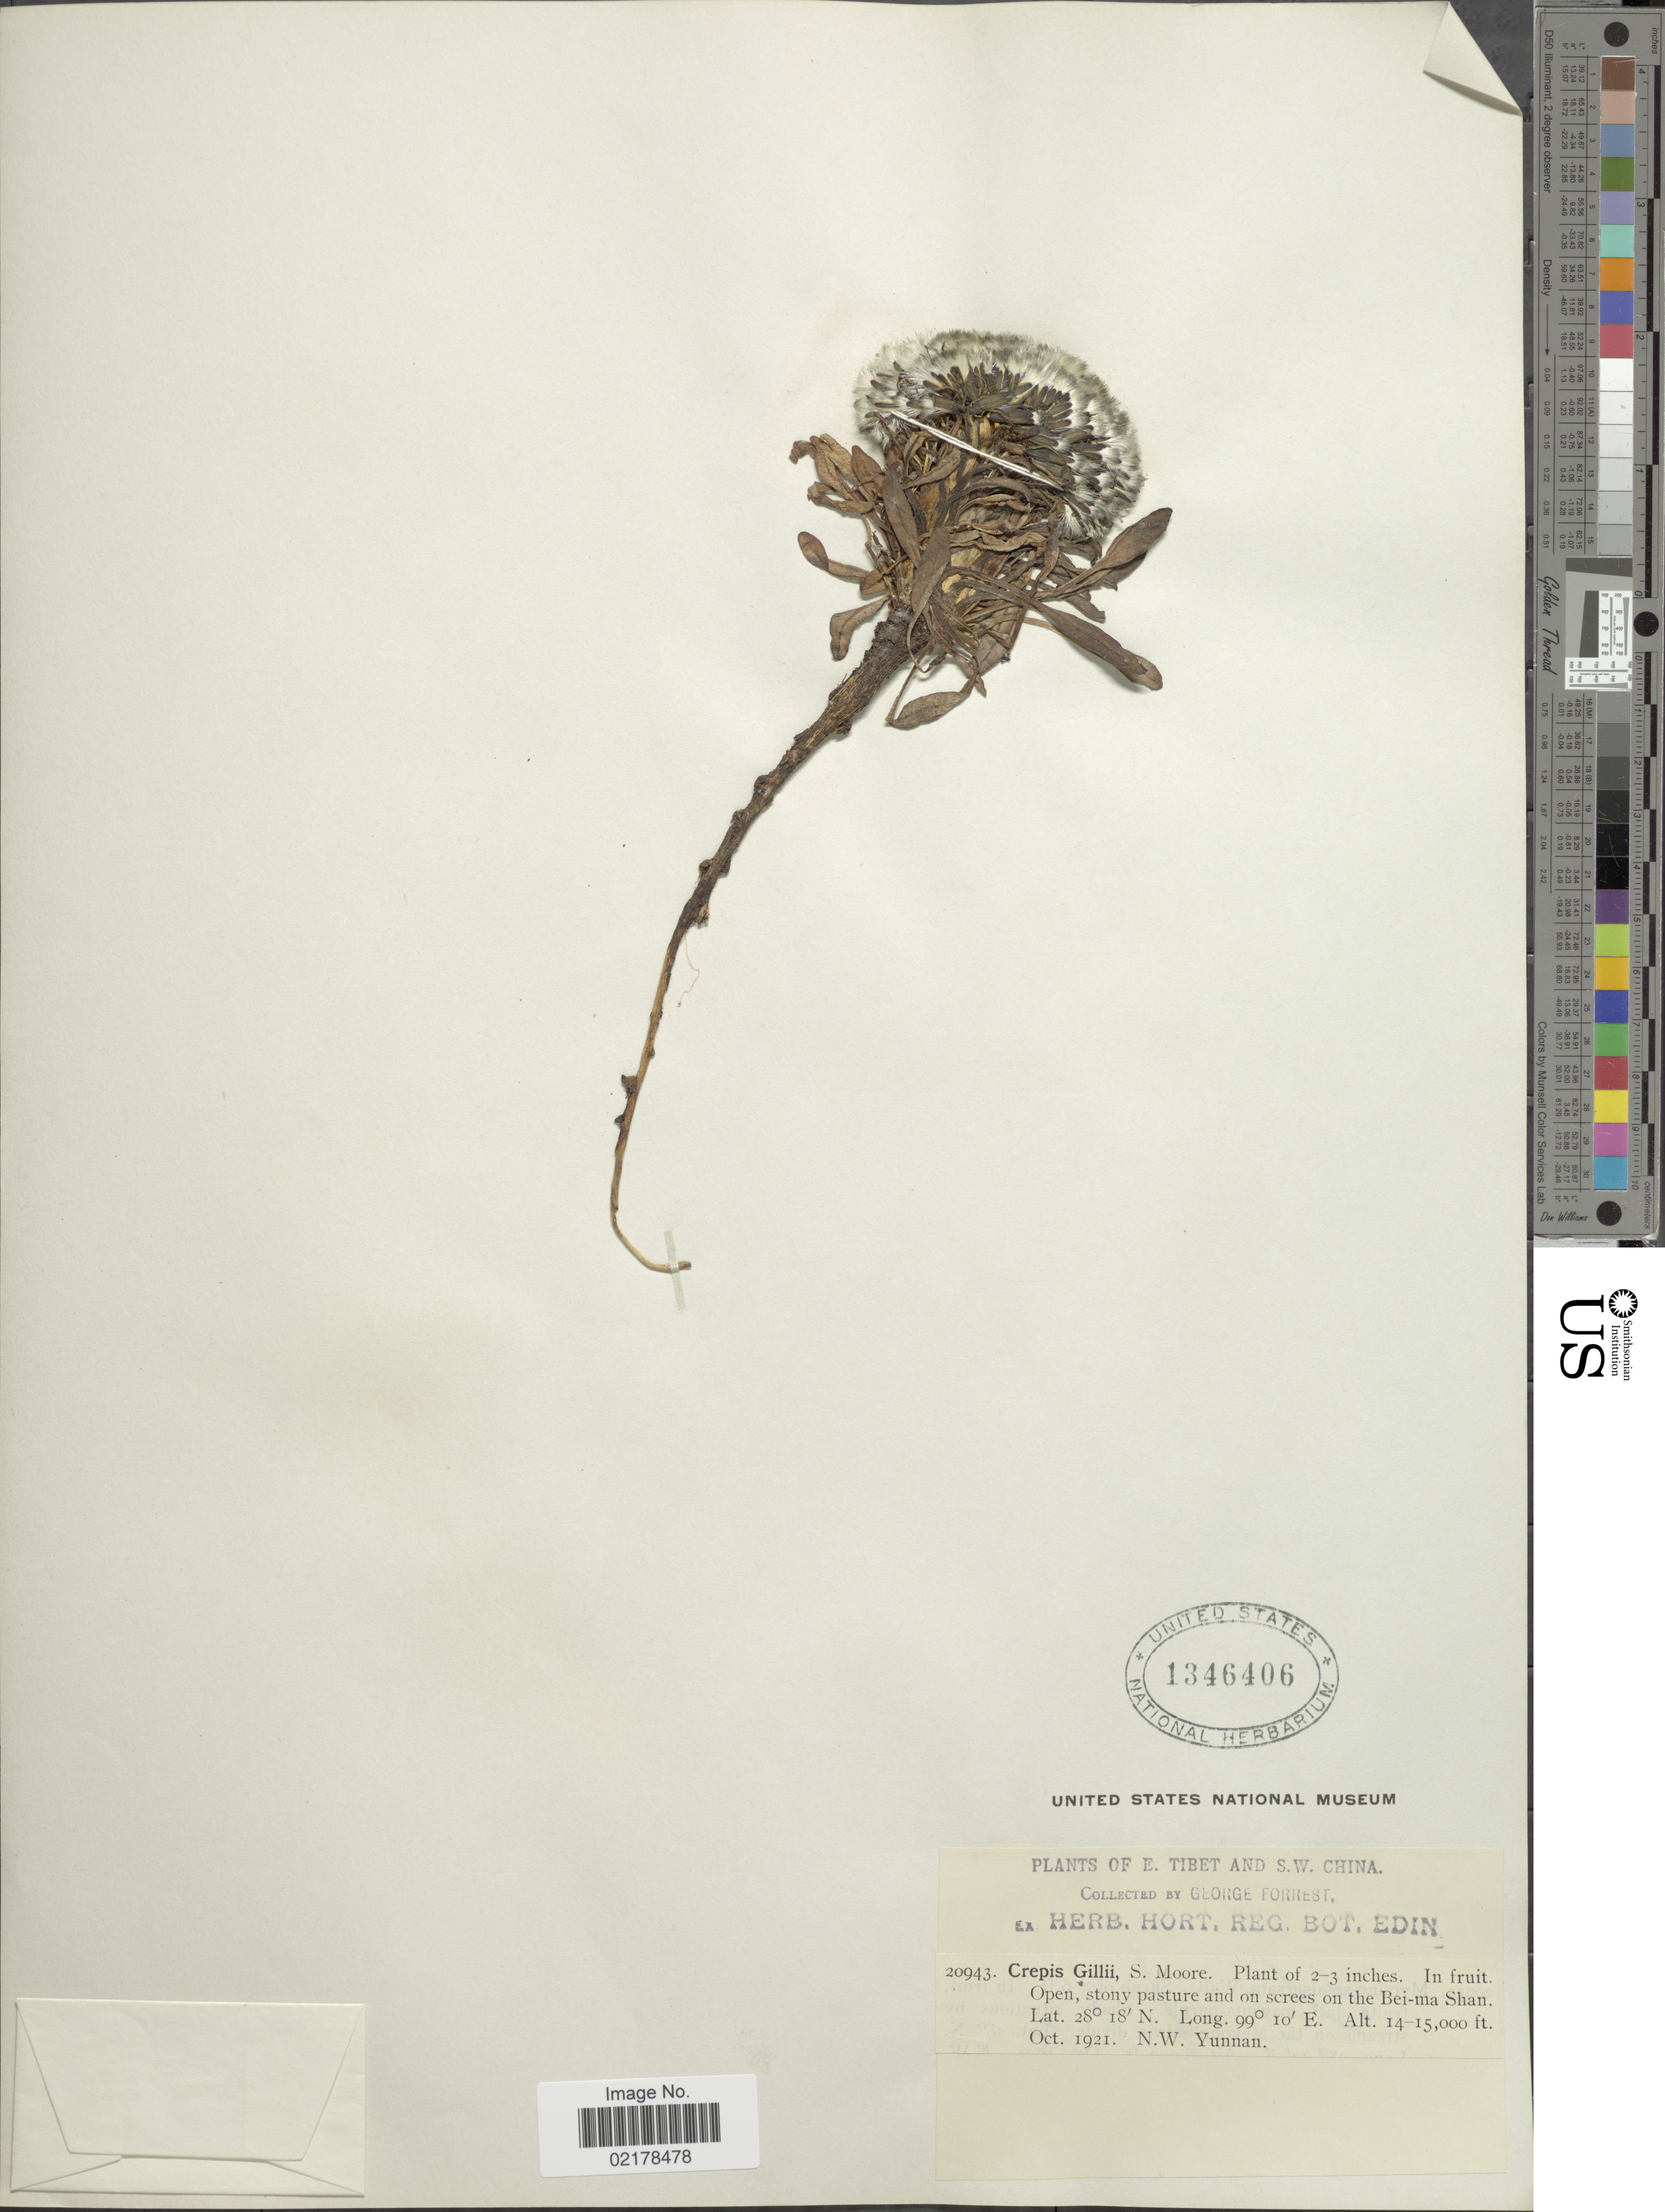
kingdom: Plantae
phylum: Tracheophyta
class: Magnoliopsida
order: Asterales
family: Asteraceae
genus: Soroseris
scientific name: Soroseris hookeriana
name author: Stebbins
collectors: G. Forrest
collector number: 20943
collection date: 1921-10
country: China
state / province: Yunnan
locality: E.Tibet and S.W. China, Open, stony pasture and on screes on the Bei-ma Shan, N.W. Yunnan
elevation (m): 4267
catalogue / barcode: US 1346406